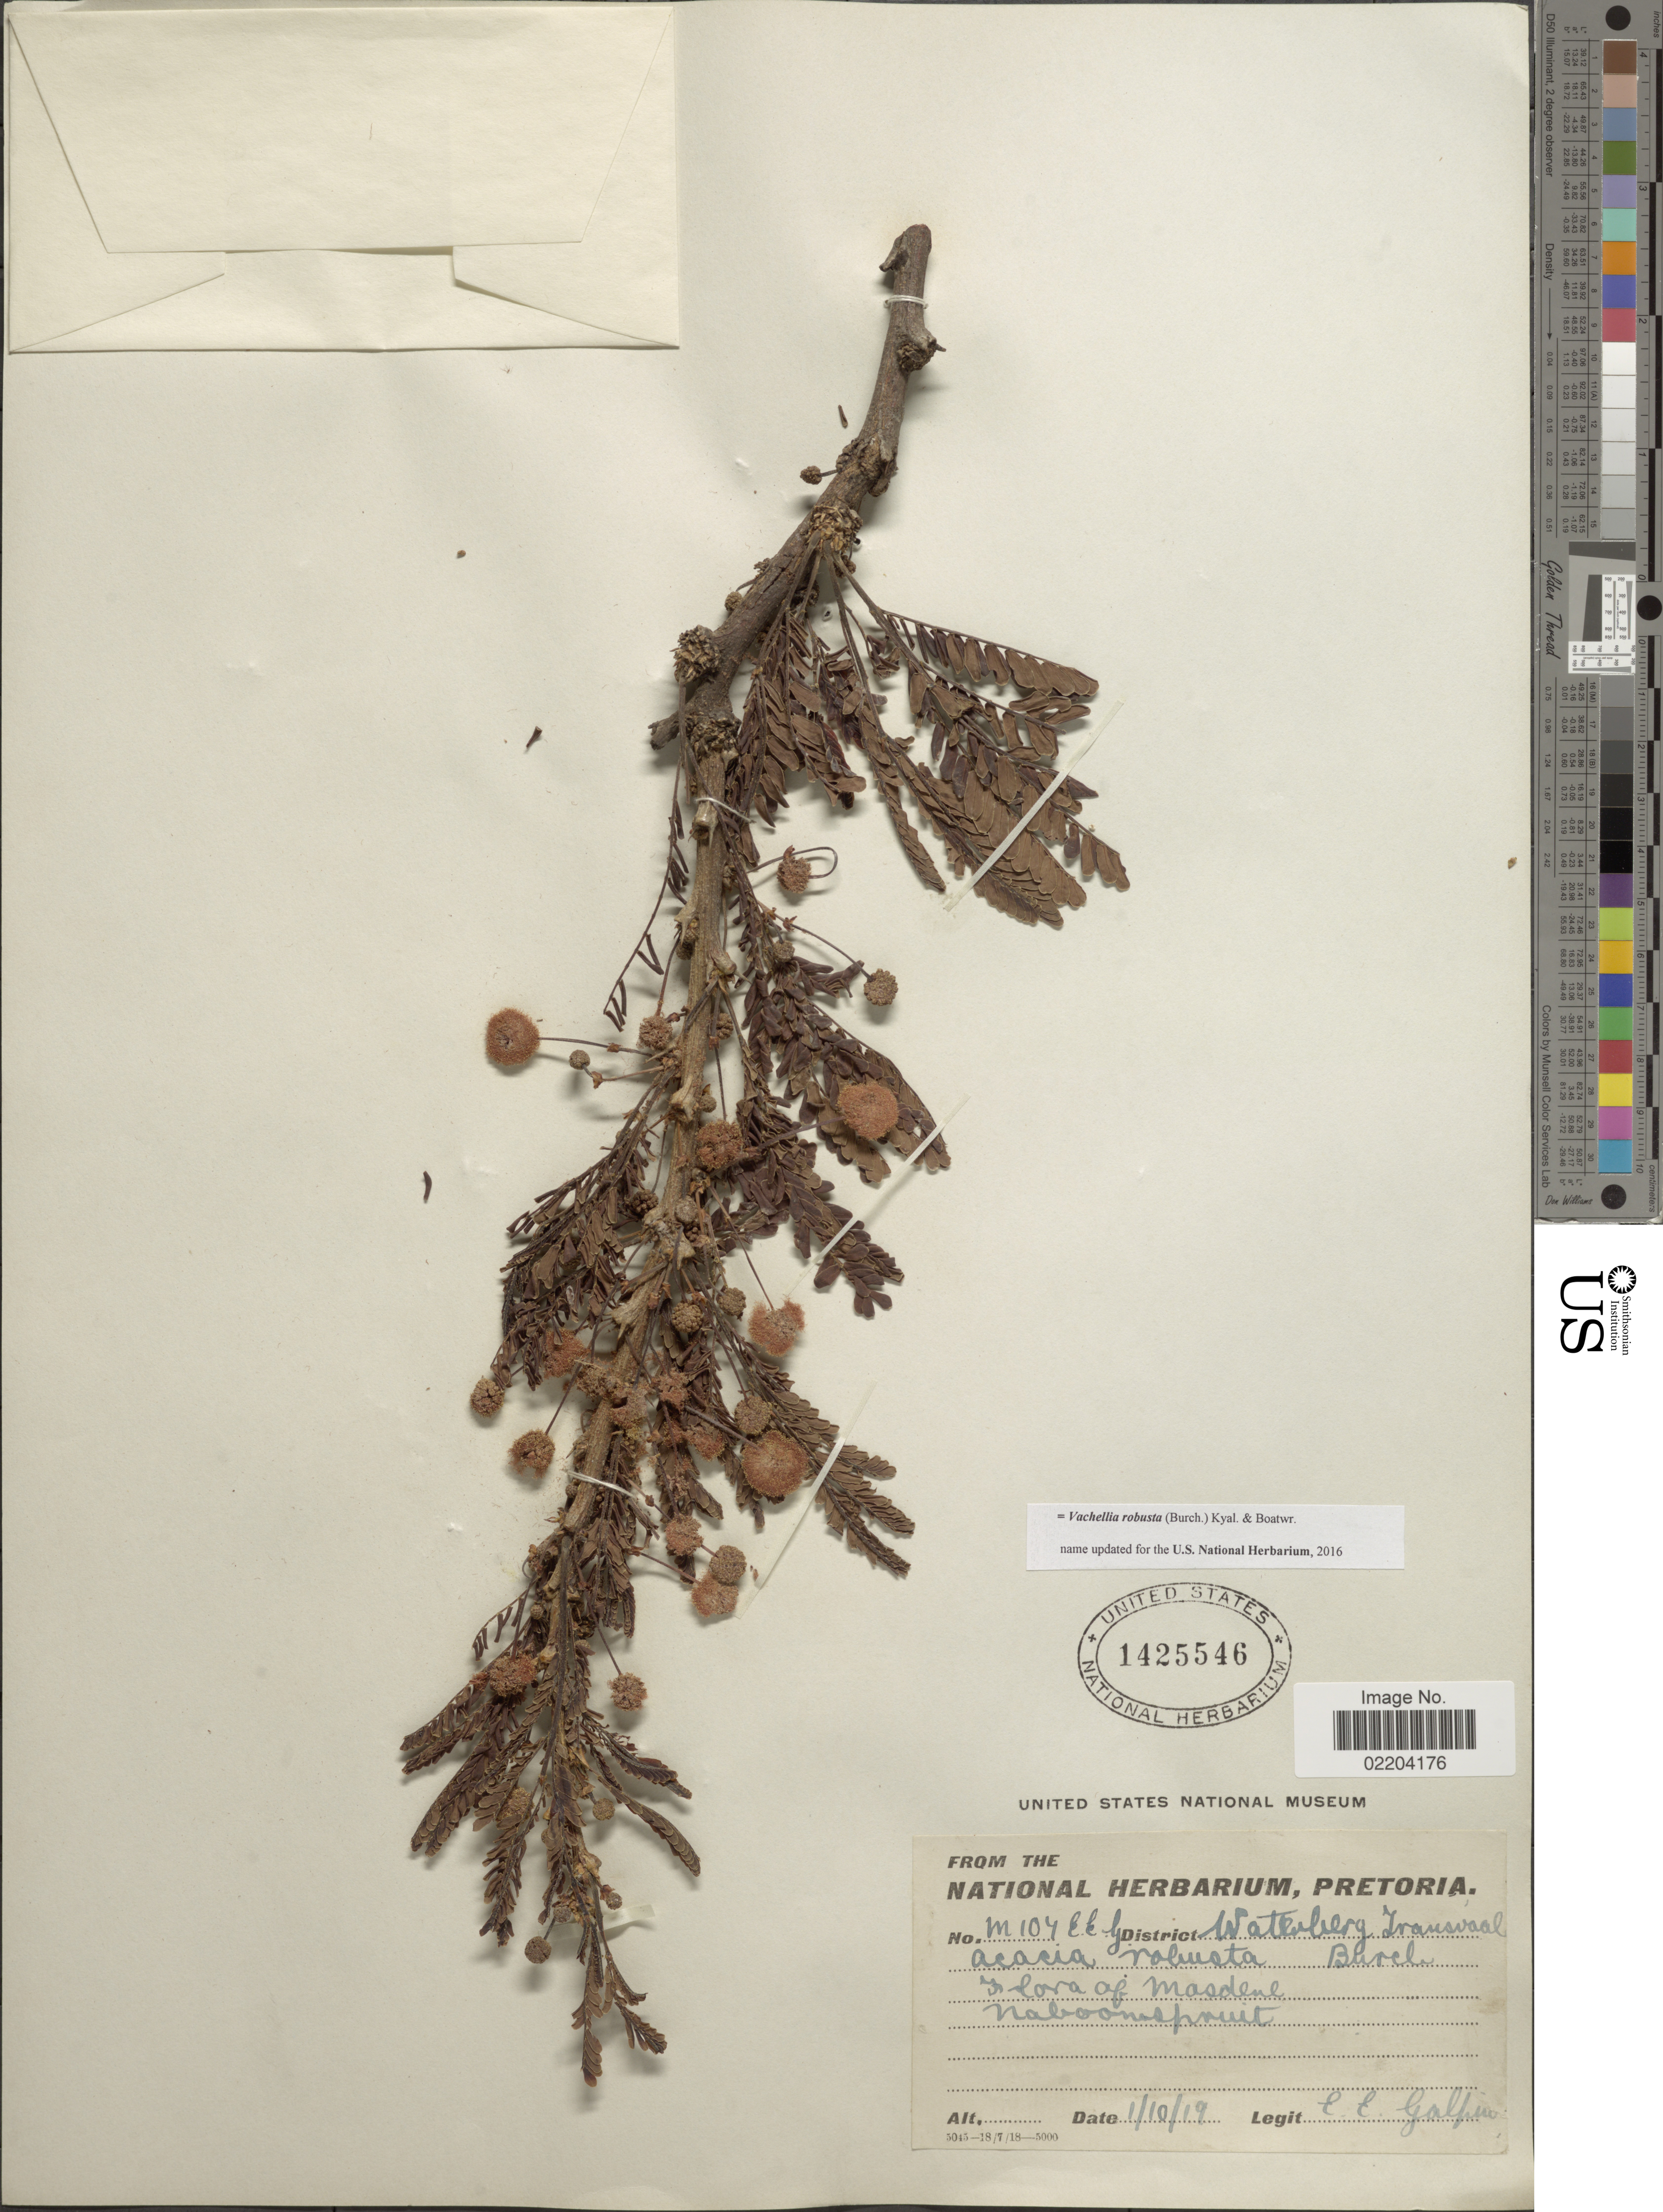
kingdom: Plantae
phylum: Tracheophyta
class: Magnoliopsida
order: Fabales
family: Fabaceae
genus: Vachellia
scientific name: Vachellia robusta subsp. robusta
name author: (Burch.) Kyal. & Boatwr.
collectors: E. Galpin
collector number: M104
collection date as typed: Transcribed d/m/y: 1/10/19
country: South Africa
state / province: Limpopo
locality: Waterberg Transvaal, Masdene Naboomspruit.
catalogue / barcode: US 1425546